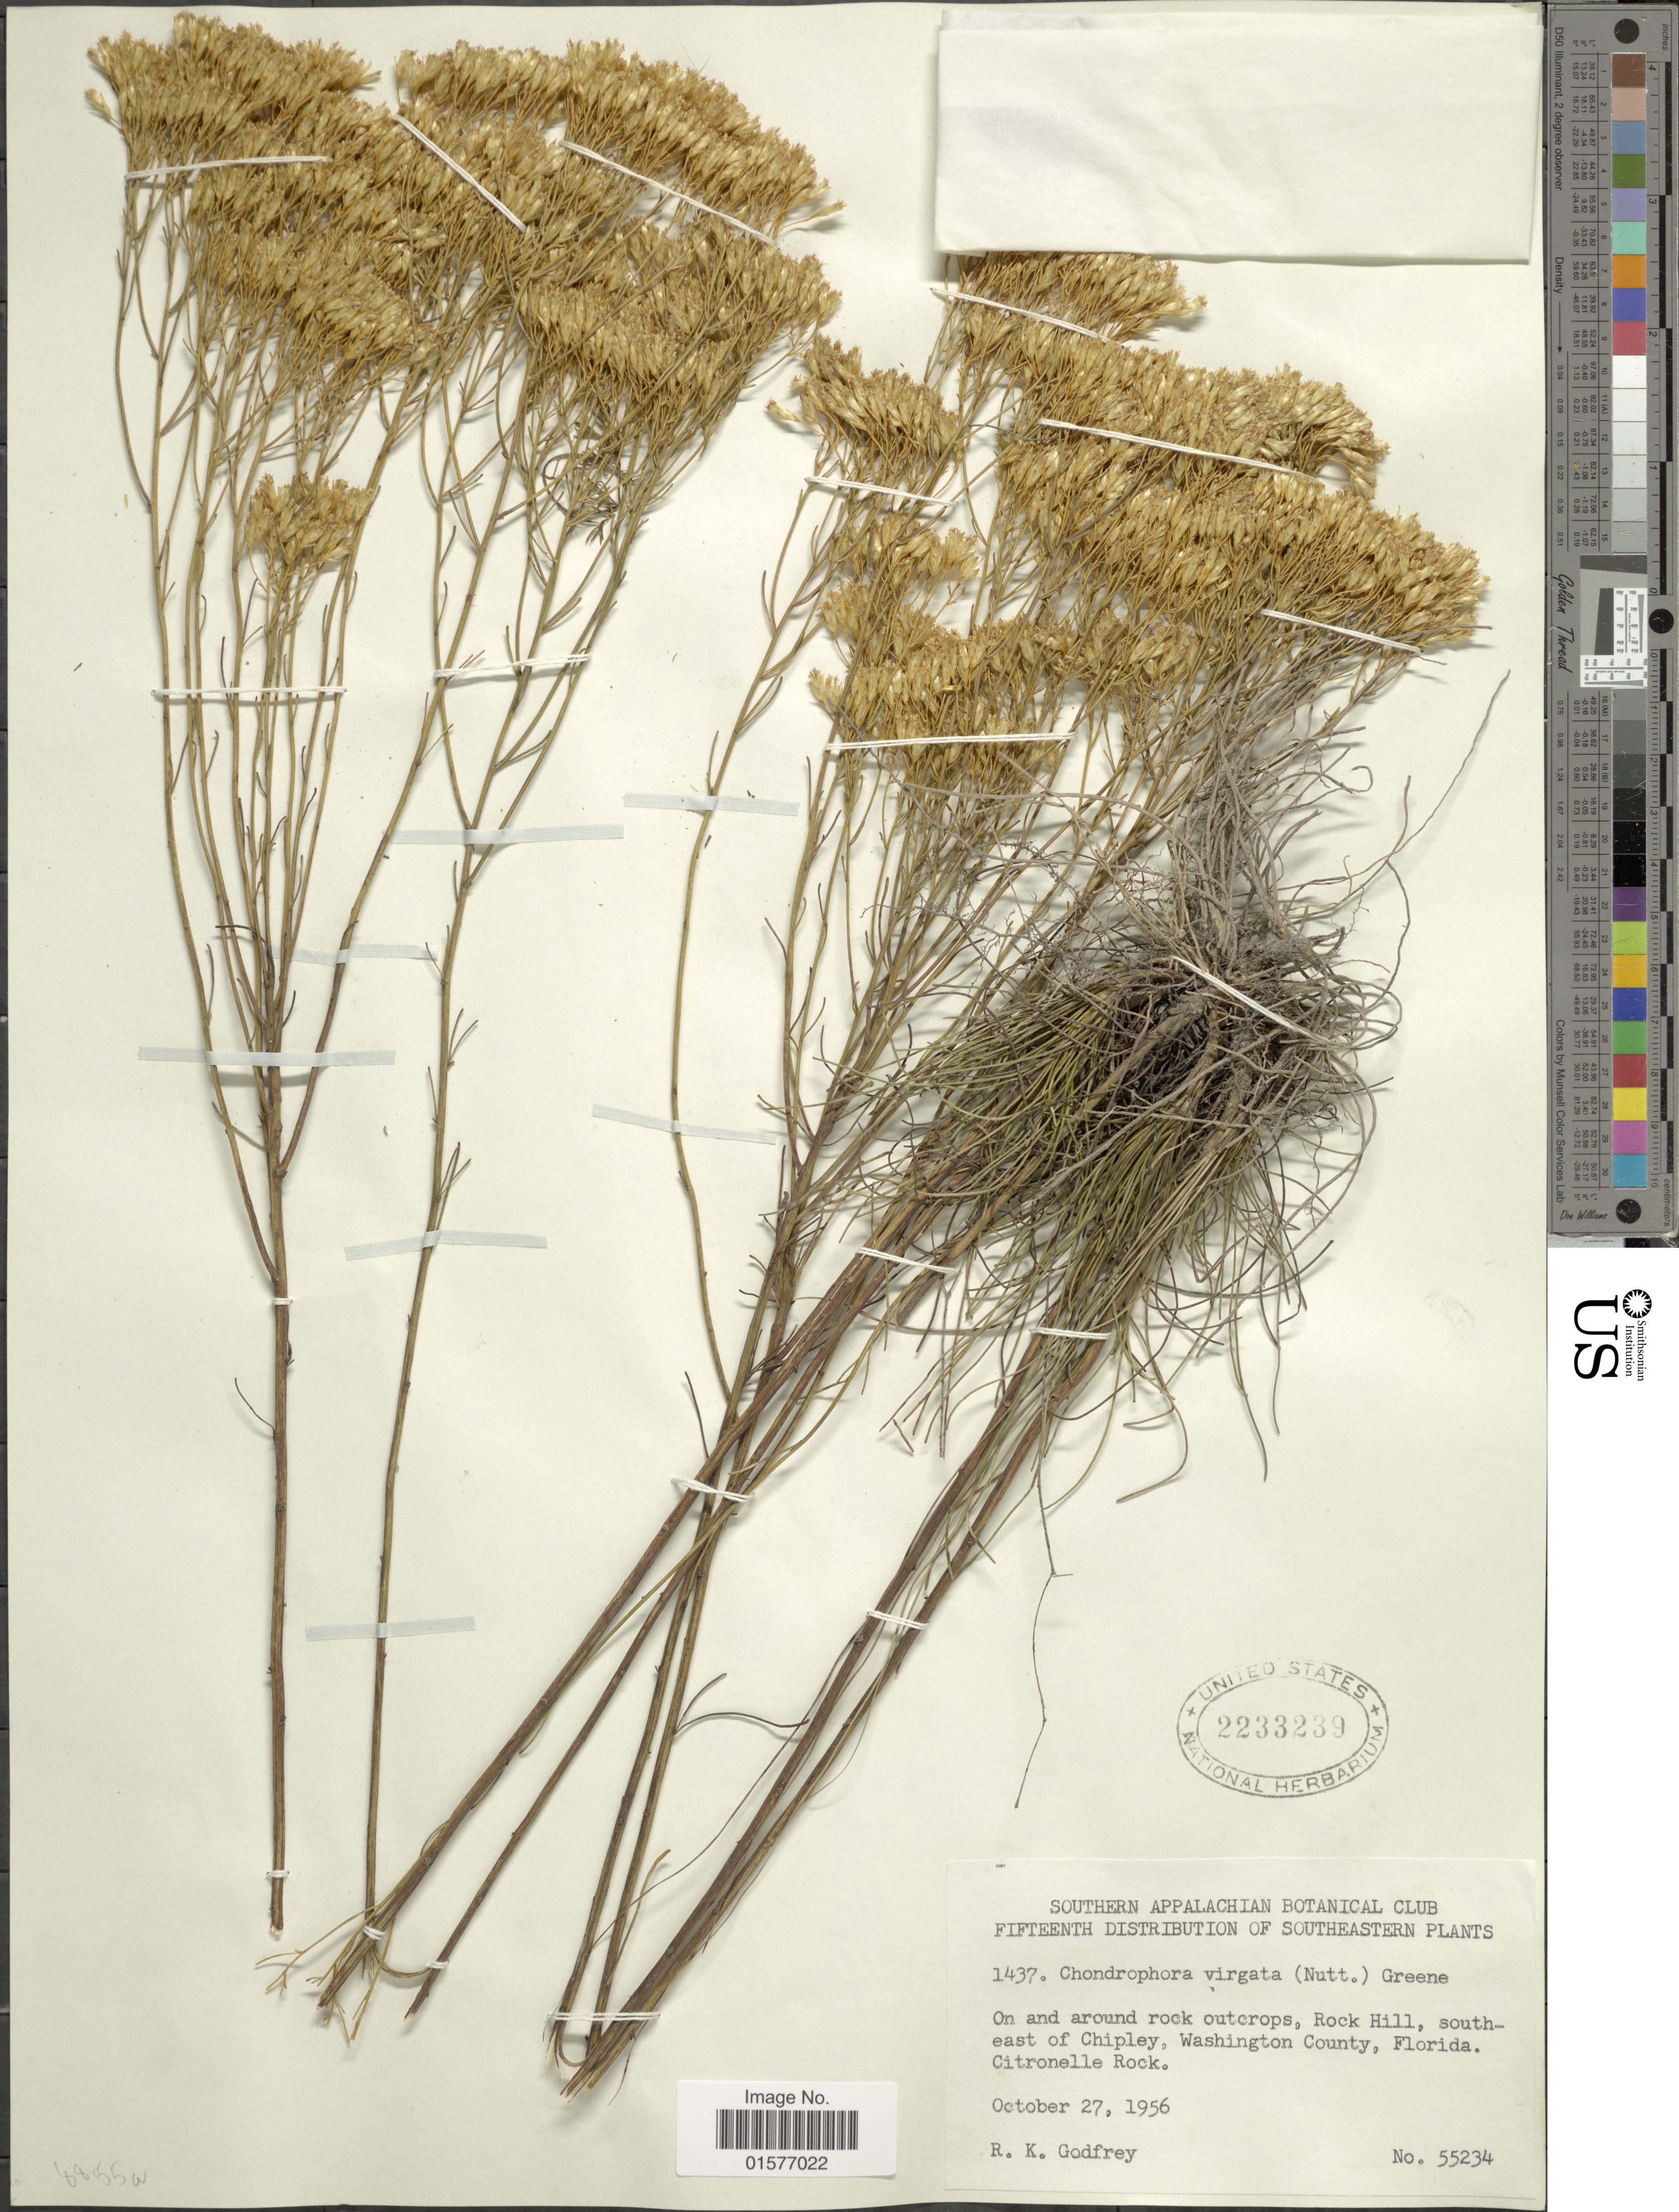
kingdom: Plantae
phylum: Tracheophyta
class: Magnoliopsida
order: Asterales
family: Asteraceae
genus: Bigelowia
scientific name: Bigelowia nuttallii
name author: L.C. Anderson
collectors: R. K. Godfrey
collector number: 55234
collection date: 1956-10-17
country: United States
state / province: Florida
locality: On and around rock outcrops, Rock Hill, southeast of Chipley, Washington County, Florida, Citronelle Rock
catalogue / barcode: US 2233239